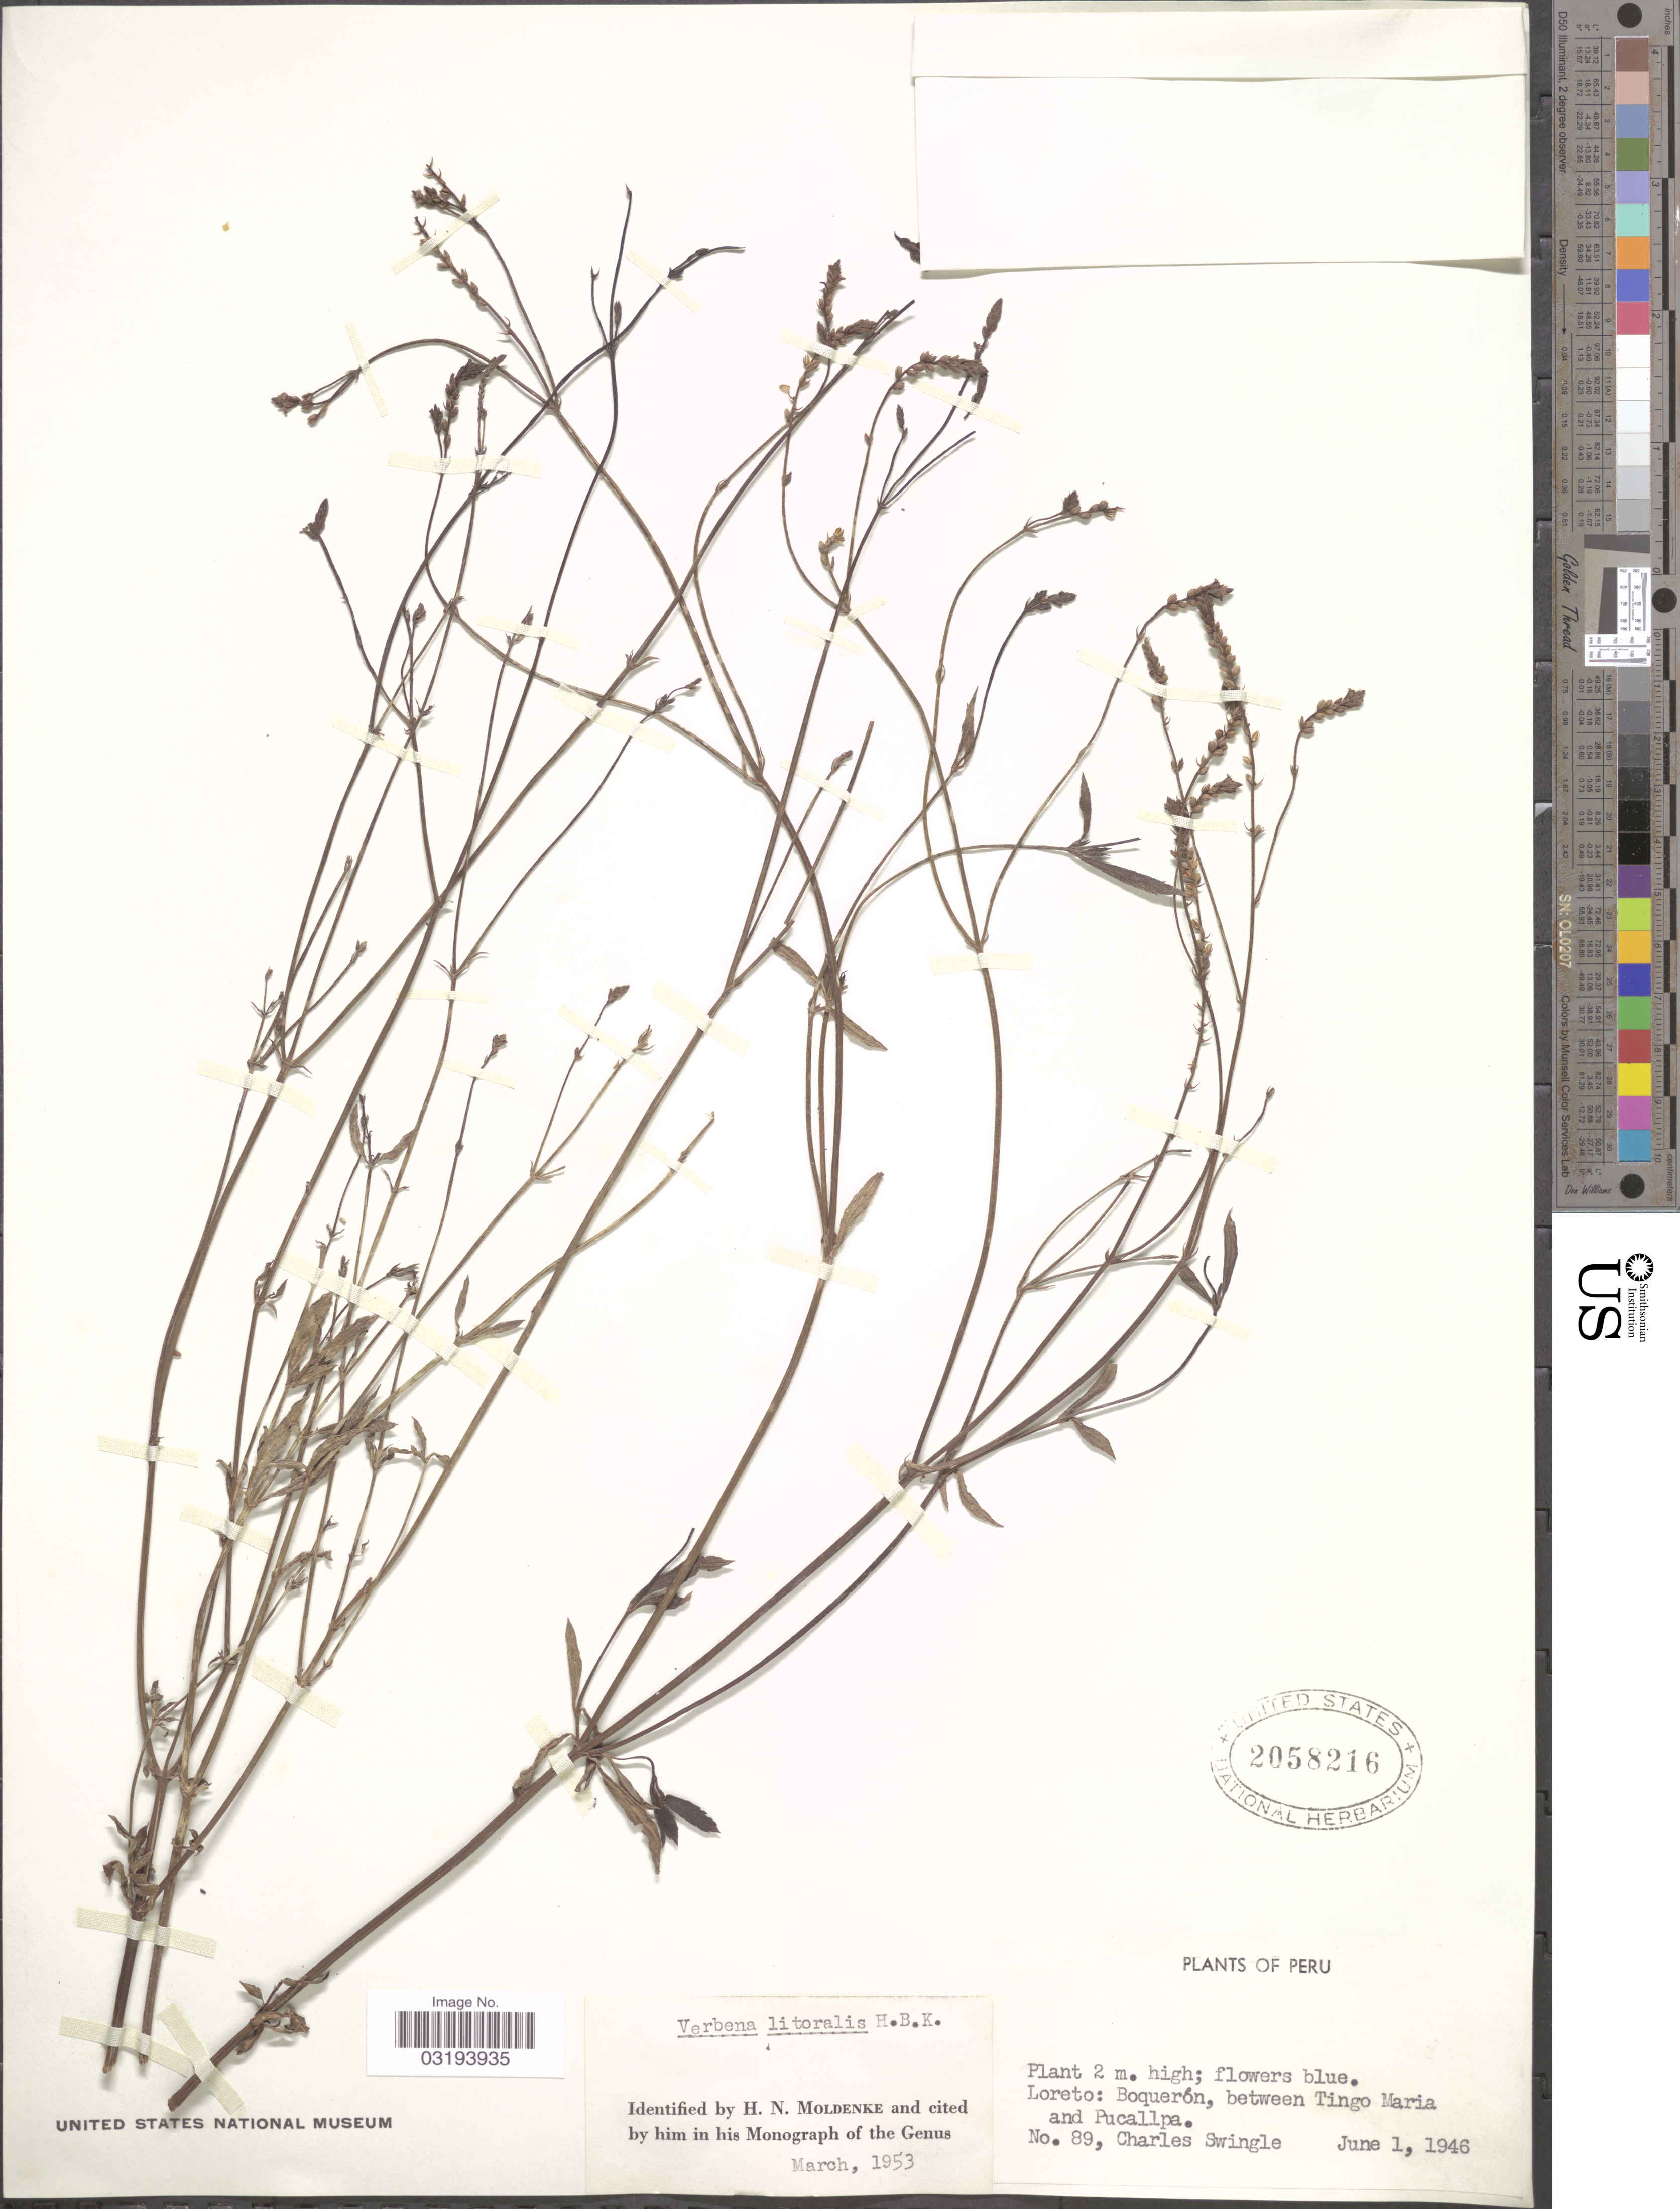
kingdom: Plantae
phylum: Tracheophyta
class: Magnoliopsida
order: Lamiales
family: Verbenaceae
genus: Verbena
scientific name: Verbena litoralis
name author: Kunth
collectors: C. Swingle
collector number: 89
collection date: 1946-06-01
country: Peru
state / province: Loreto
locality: Boquerón, between Tingo Maria and Pucallpa.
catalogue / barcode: US 2058216